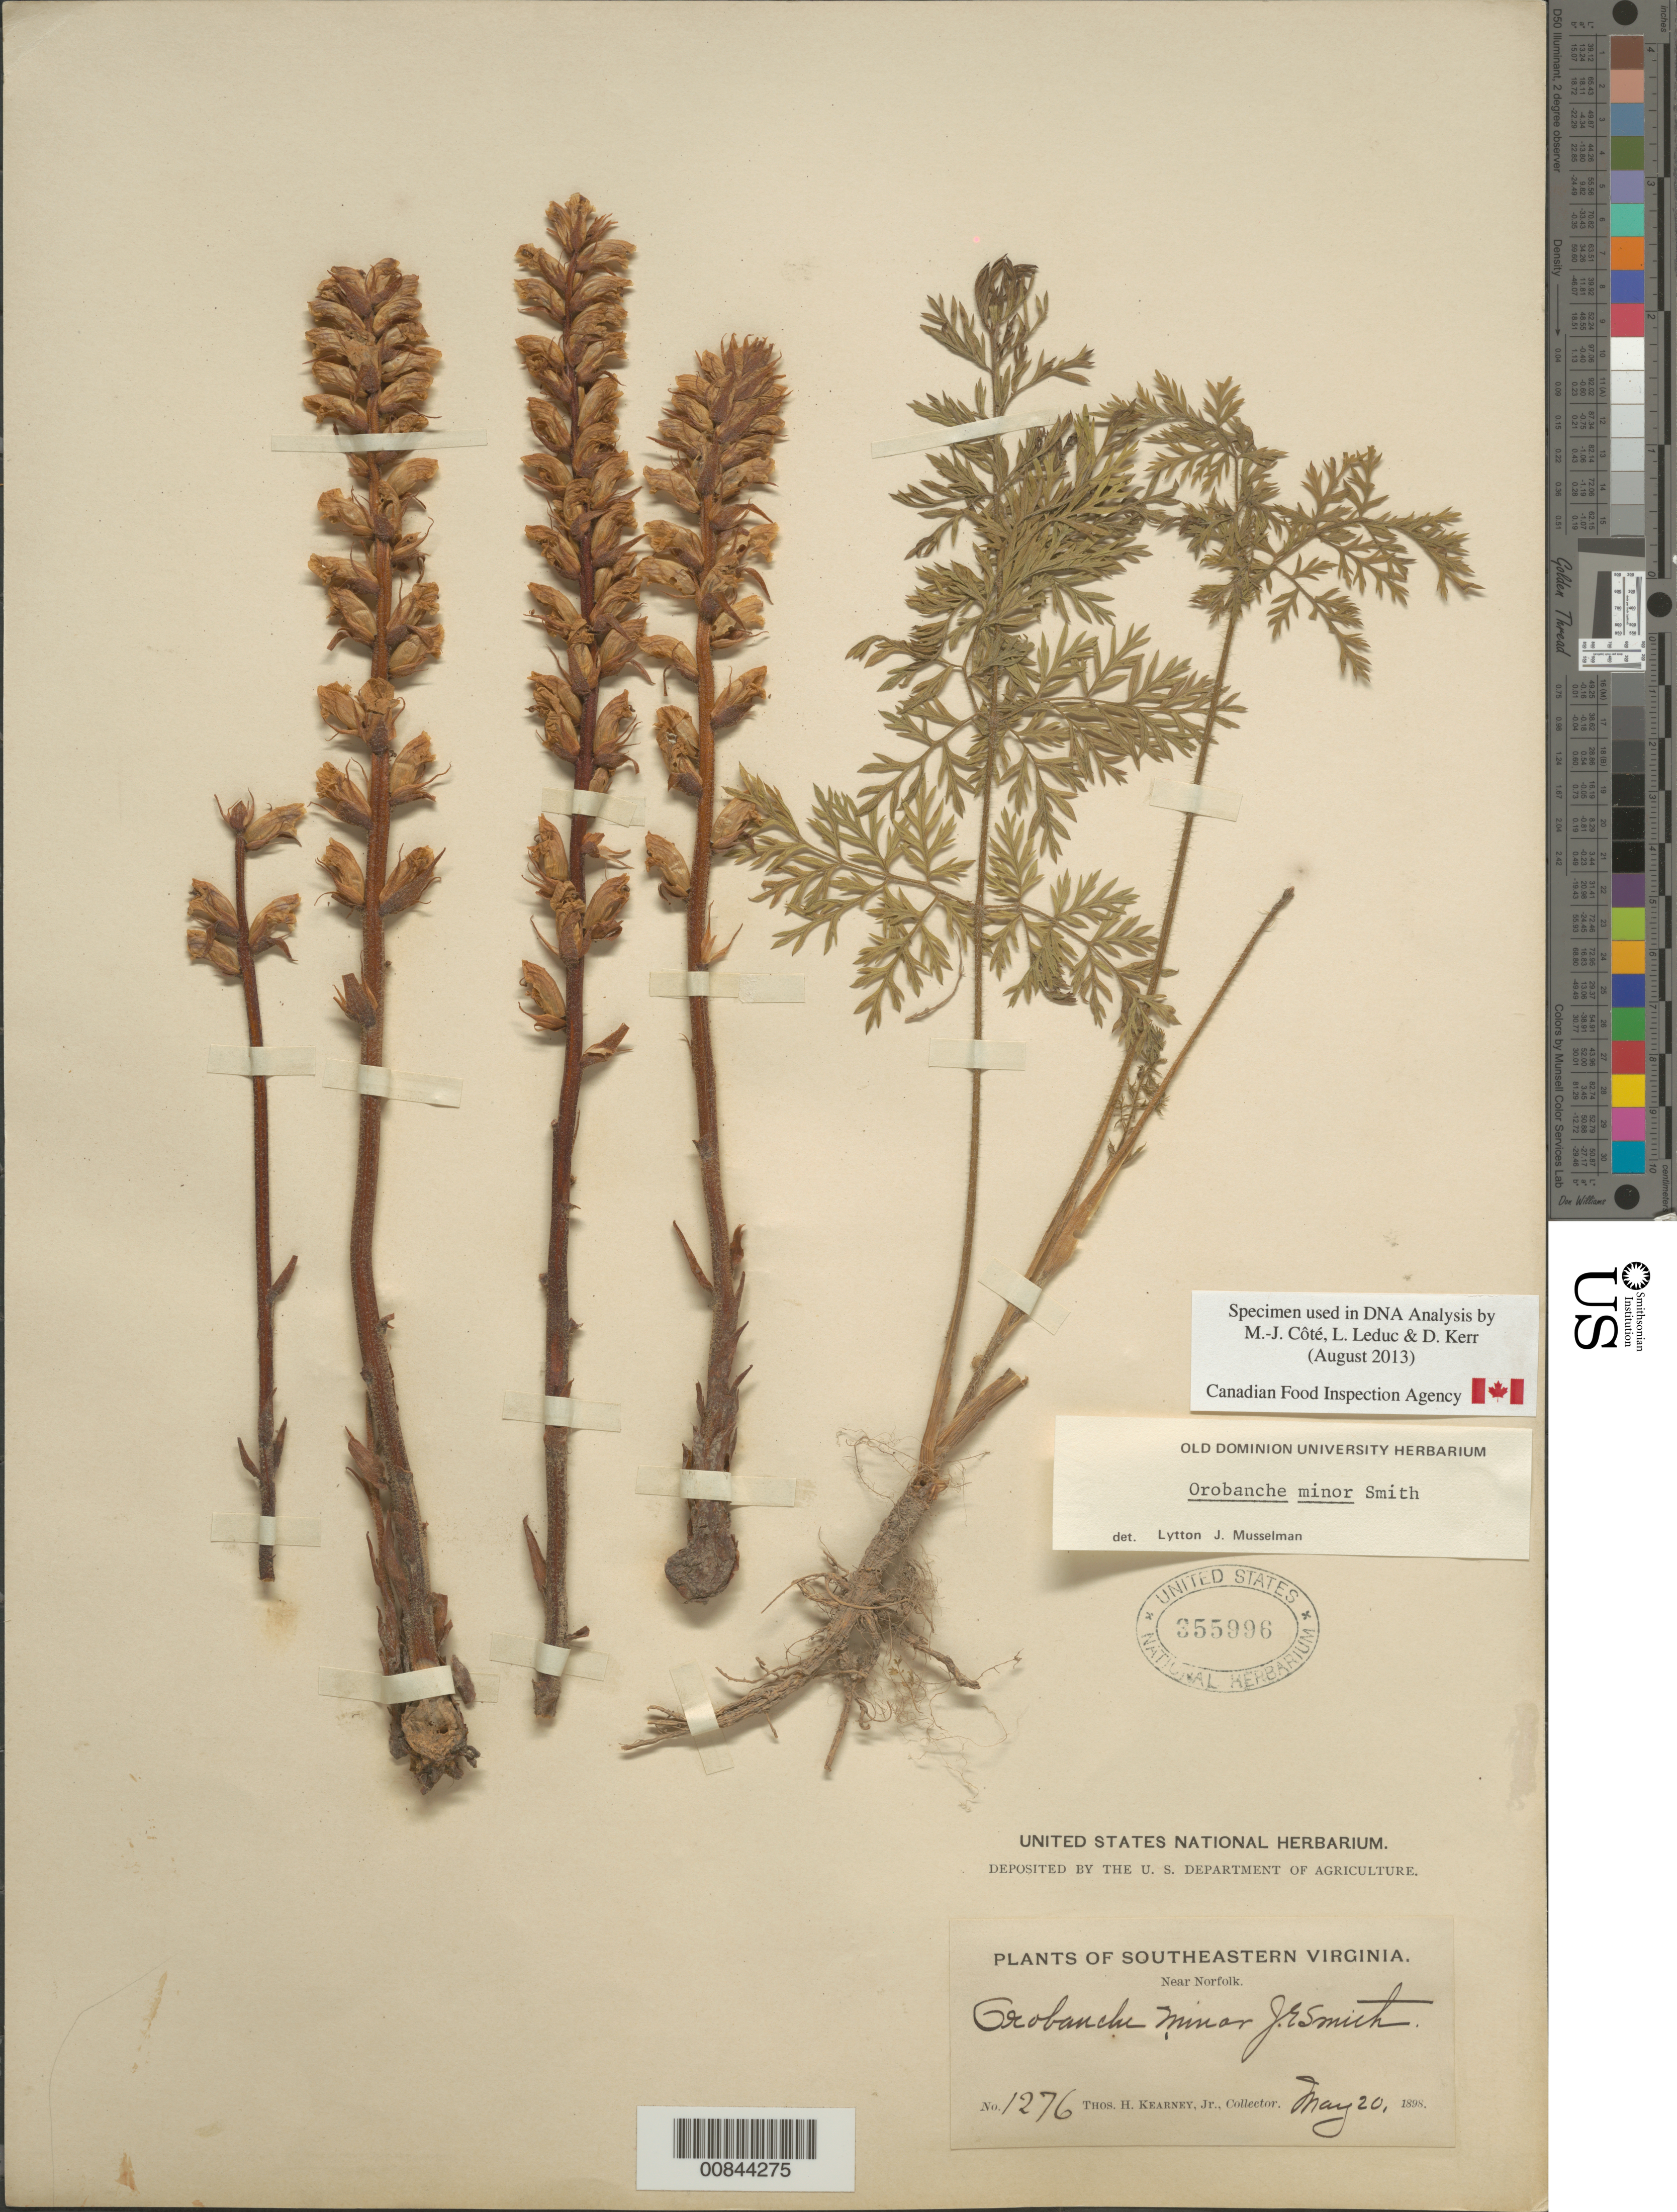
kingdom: Plantae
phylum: Tracheophyta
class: Magnoliopsida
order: Lamiales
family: Orobanchaceae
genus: Orobanche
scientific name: Orobanche minor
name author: Sm.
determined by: Musselman, Lytton J.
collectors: T. H. Kearney et al.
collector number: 1276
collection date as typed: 20 May 1898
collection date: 1898-05-20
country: United States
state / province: Virginia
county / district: City of Portsmouth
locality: Near Norfolk.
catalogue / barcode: US 355996